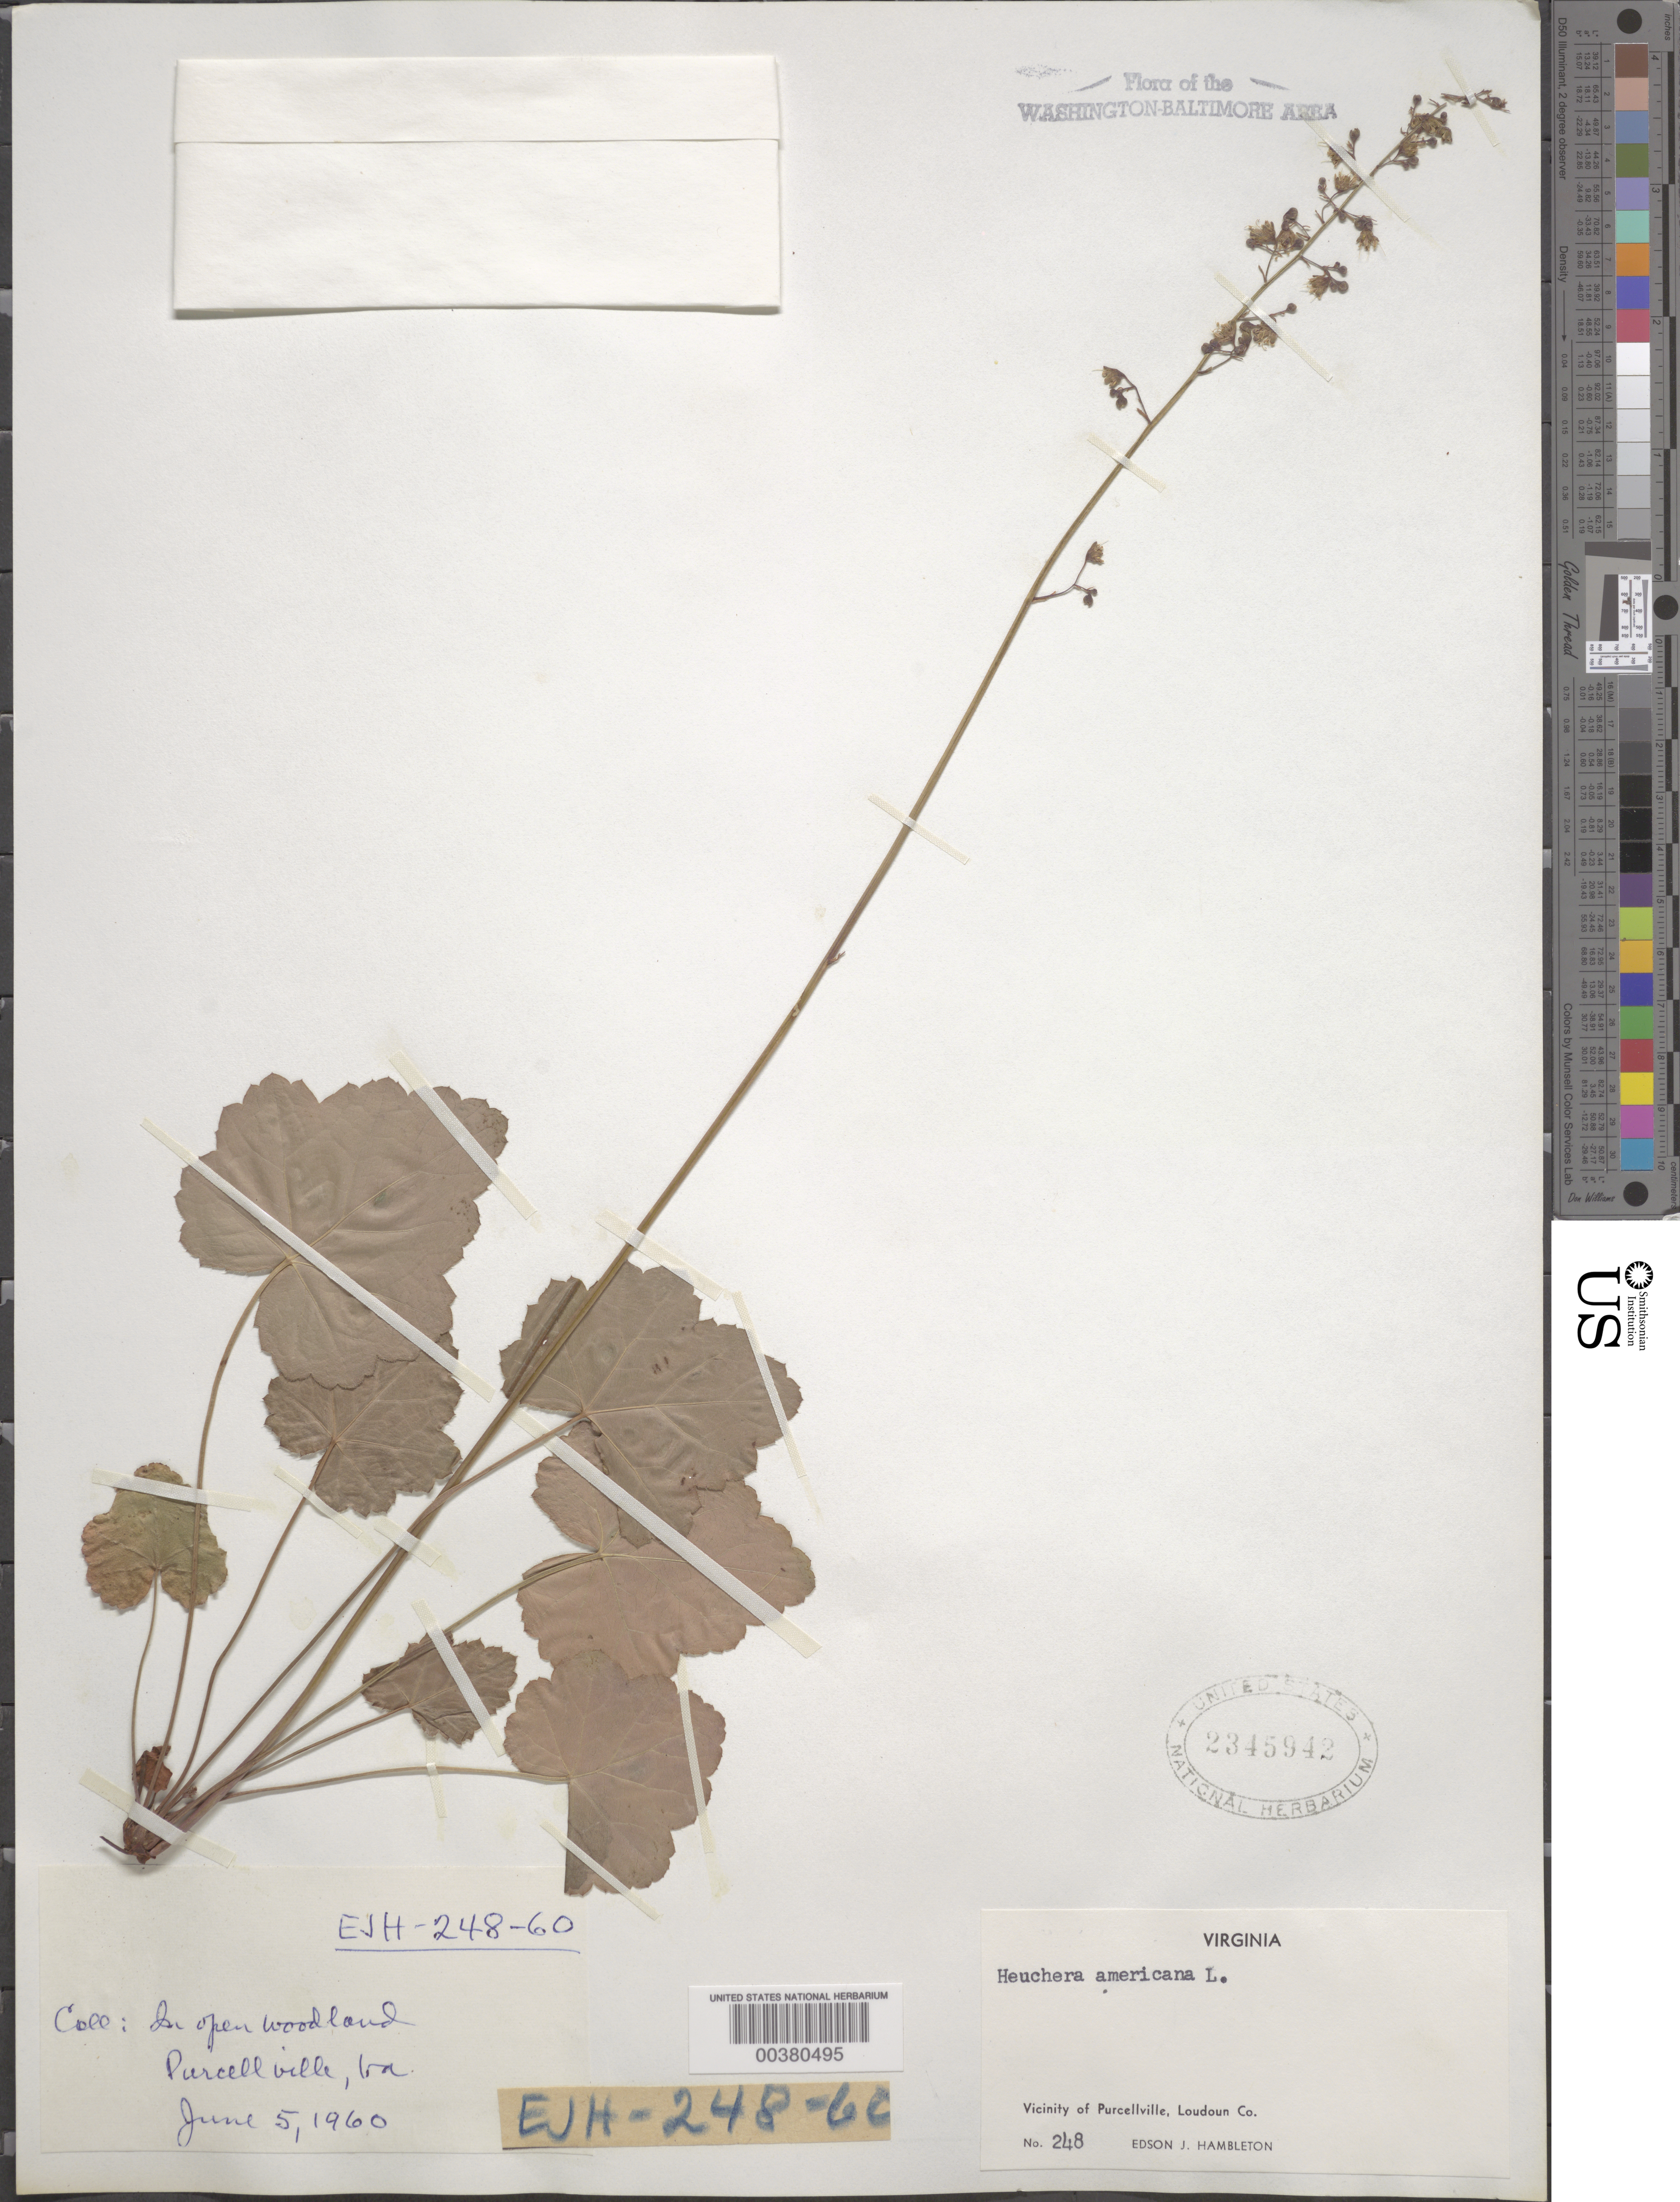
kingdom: Plantae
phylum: Tracheophyta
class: Magnoliopsida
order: Saxifragales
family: Saxifragaceae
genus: Heuchera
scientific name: Heuchera americana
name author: L.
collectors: E. Hambleton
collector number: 248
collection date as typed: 05 Jun 1960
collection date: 1960-06-05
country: United States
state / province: Virginia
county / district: Loudoun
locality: Purcellville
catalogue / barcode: US 2345942